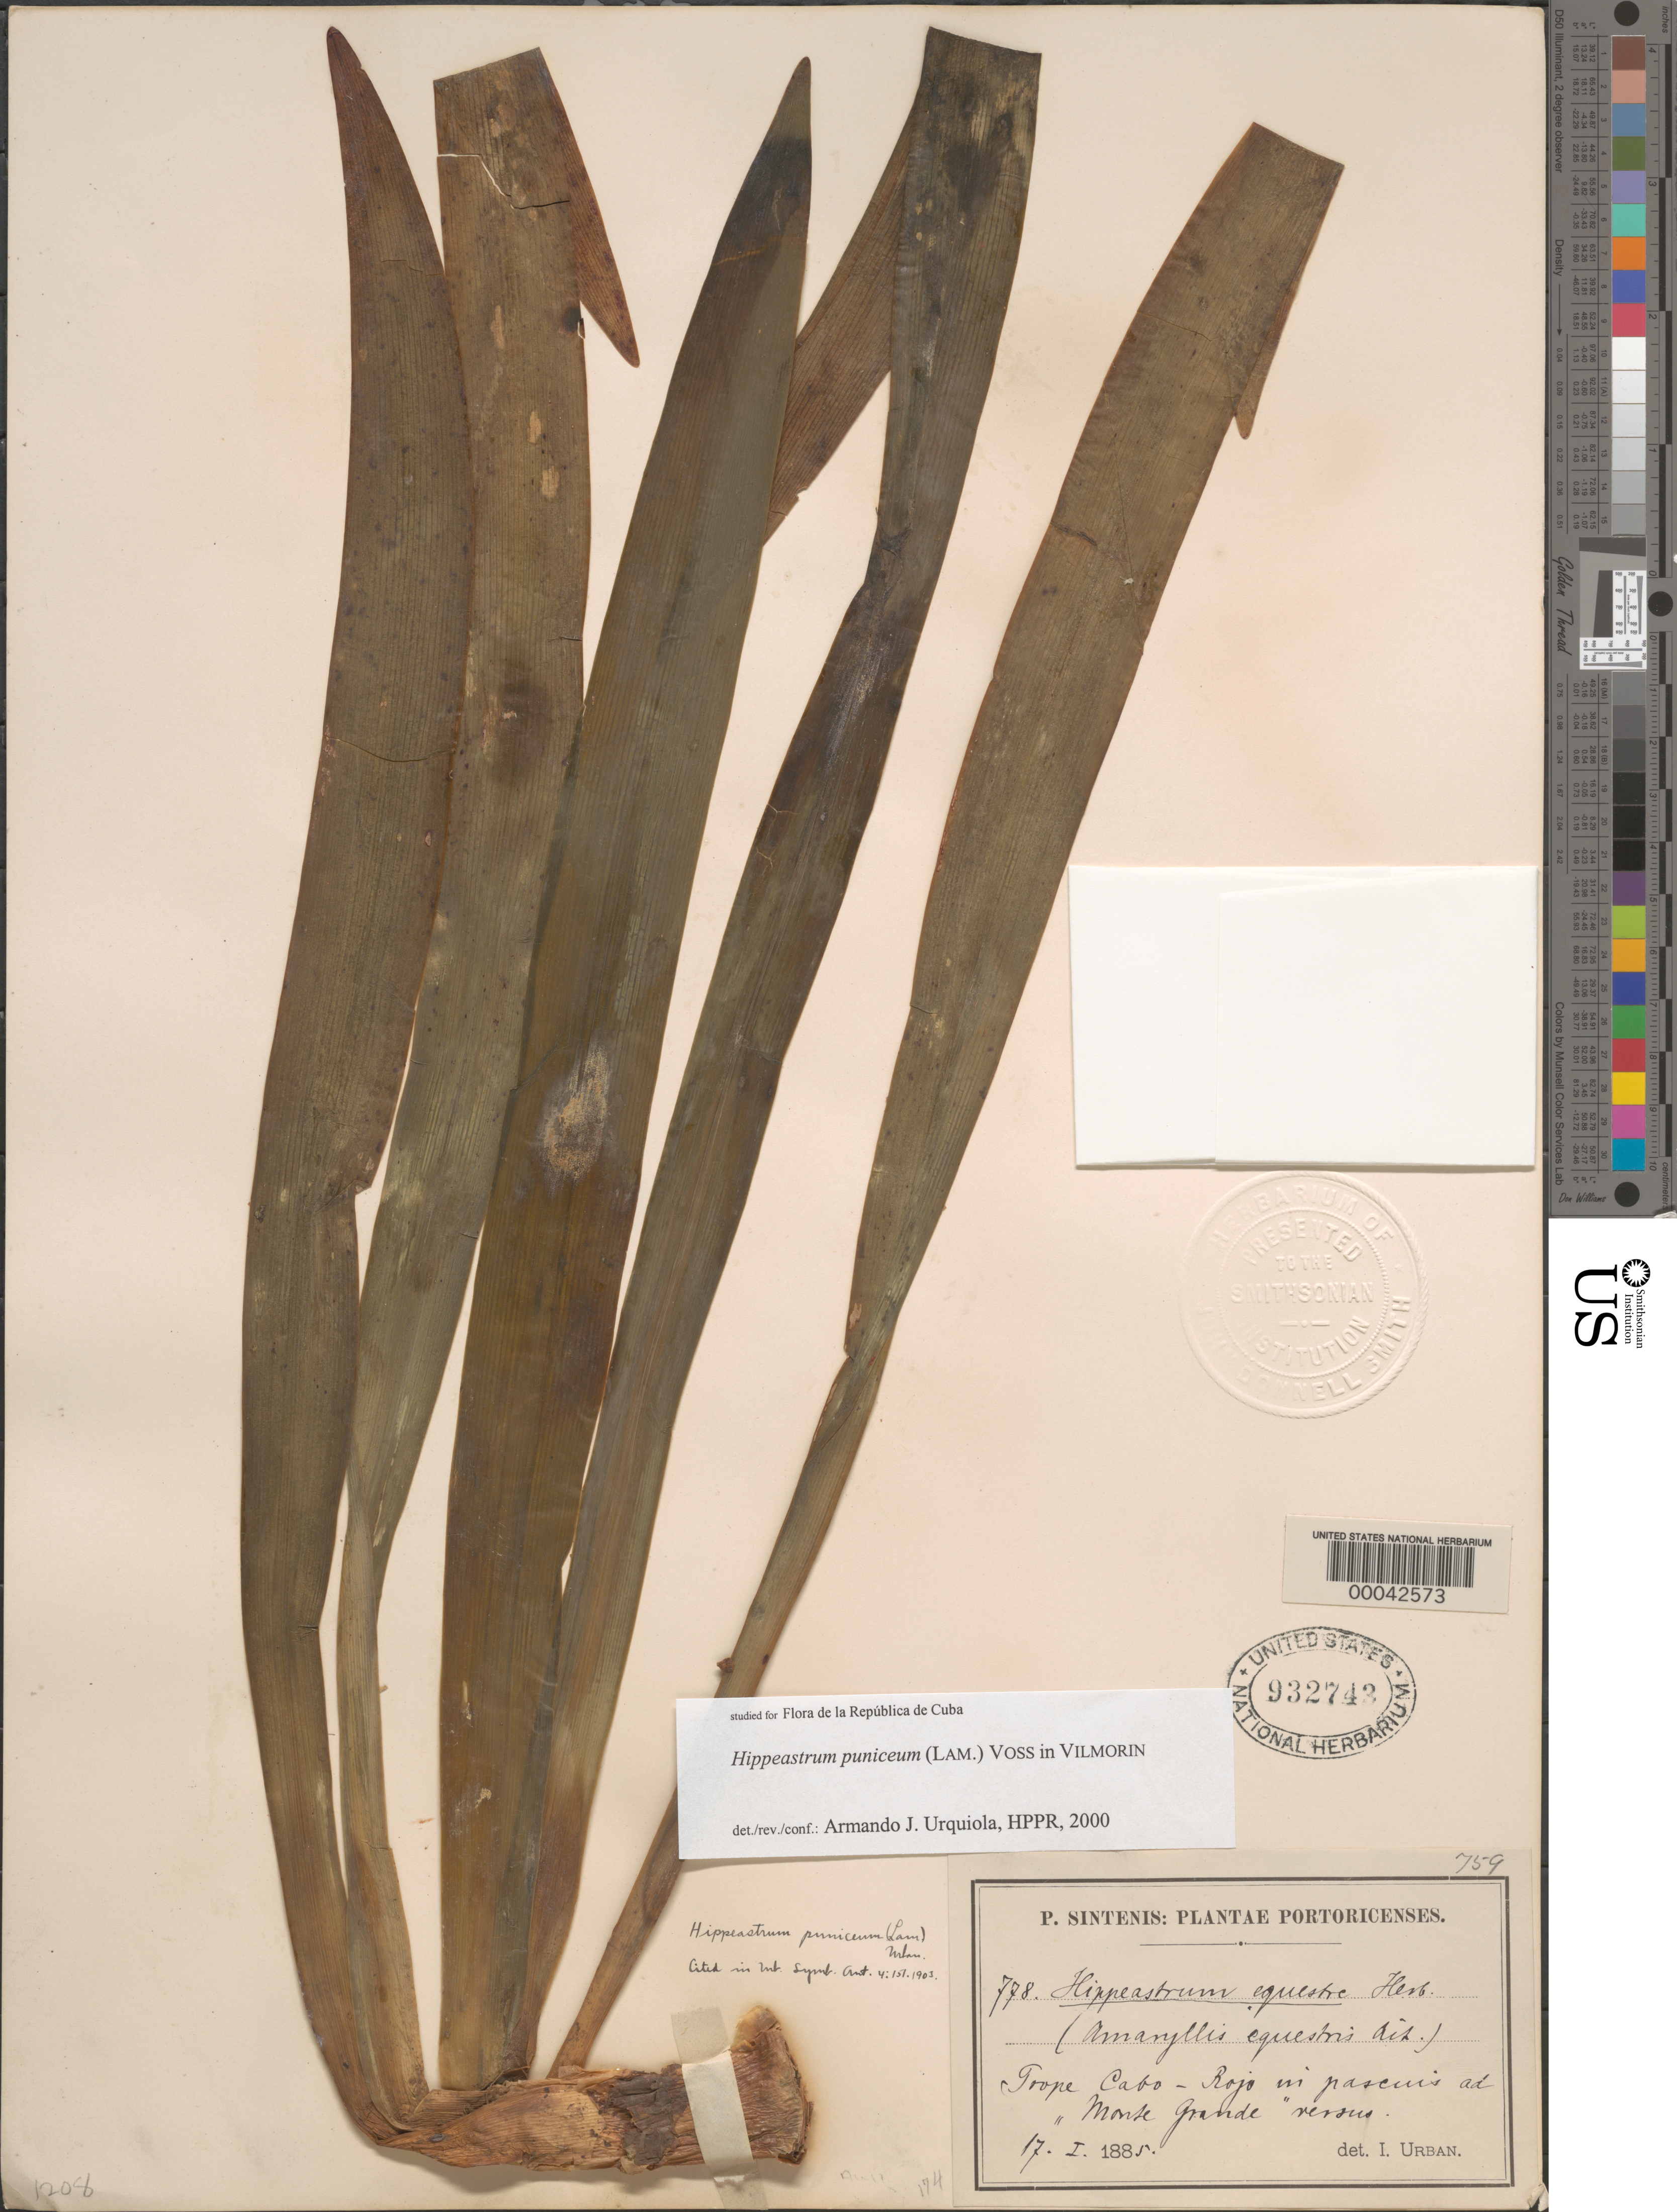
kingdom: Plantae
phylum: Tracheophyta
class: Liliopsida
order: Asparagales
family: Amaryllidaceae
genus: Hippeastrum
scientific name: Hippeastrum puniceum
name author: (Lam.) Voss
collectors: P. Sintenis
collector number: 778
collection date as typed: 17 Jan 1885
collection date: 1885-01-17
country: Puerto Rico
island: Greater Antilles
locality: Prope cabo rojo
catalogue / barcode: US 932743